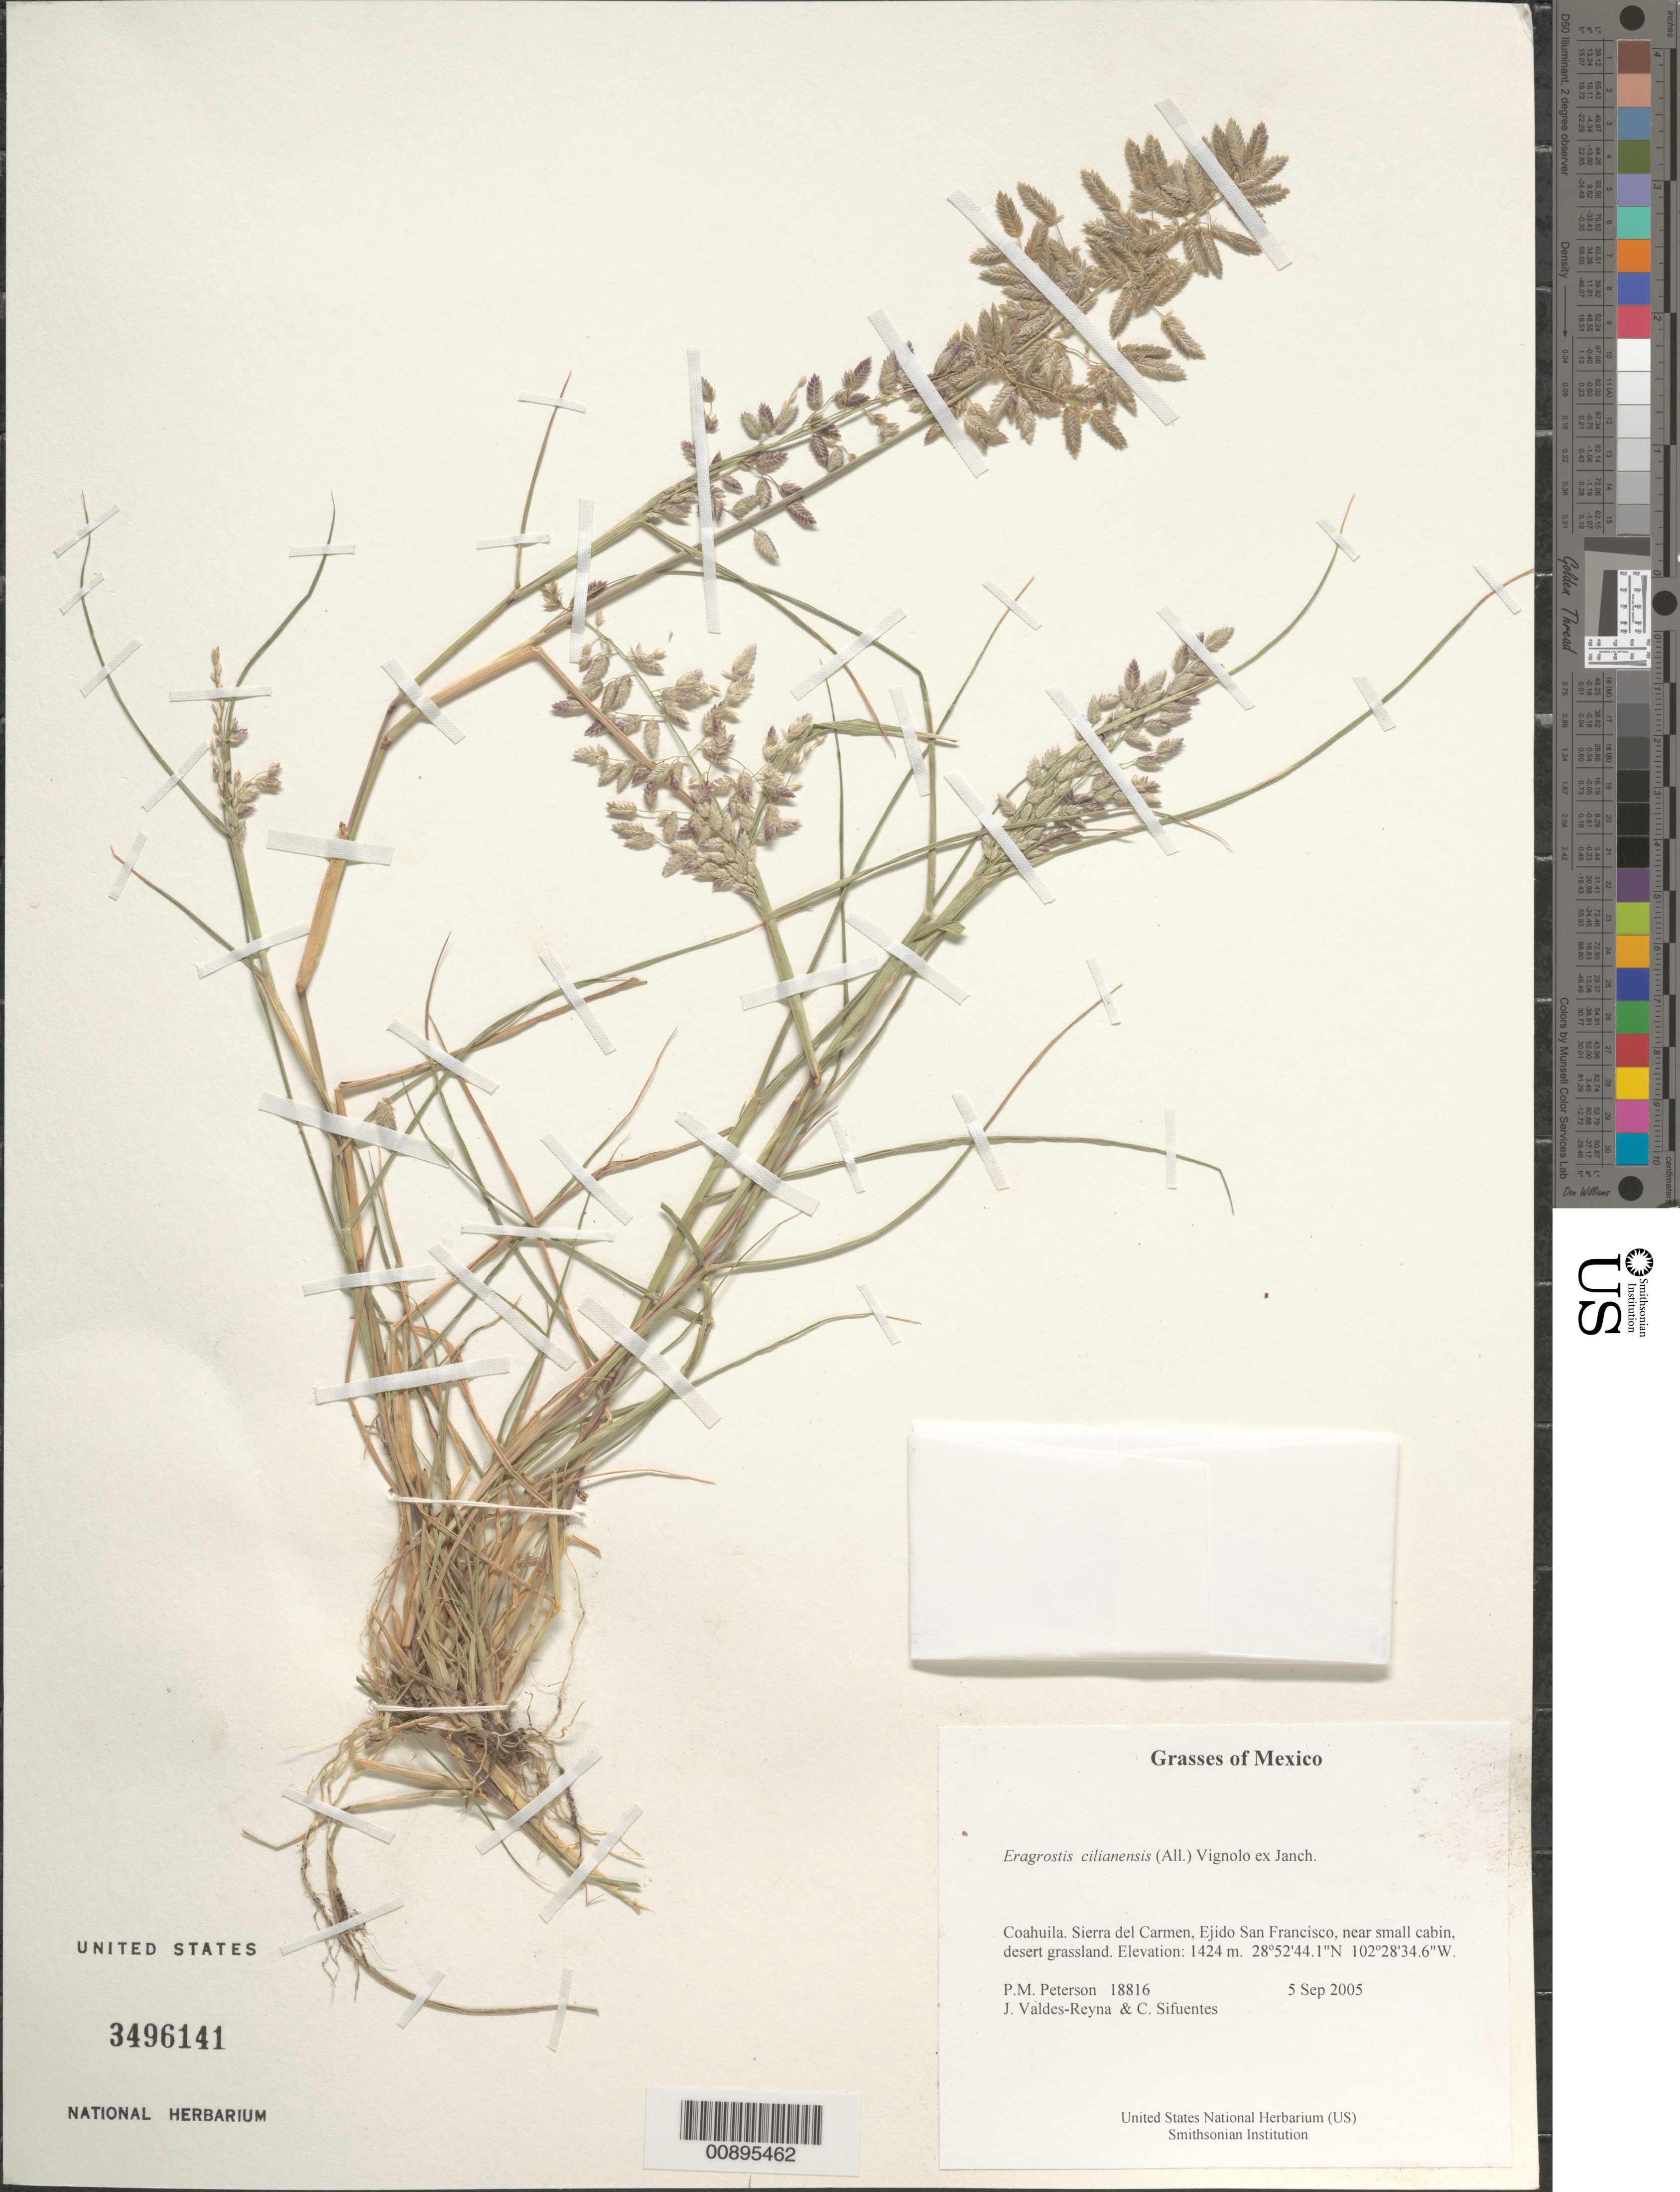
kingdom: Plantae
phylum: Tracheophyta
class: Liliopsida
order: Poales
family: Poaceae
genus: Eragrostis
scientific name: Eragrostis cilianensis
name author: (Bellardi) Vignolo ex Janch.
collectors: P. M. Peterson, J. Valdés-Reyna & C. Sifuentes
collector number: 18816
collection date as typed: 05 Sep 2005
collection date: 2005-09-05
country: Mexico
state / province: Coahuila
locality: Sierra del Carmen, Ejido San Francisco, near small cabin, desert grassland.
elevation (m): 1424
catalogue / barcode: US 3496141